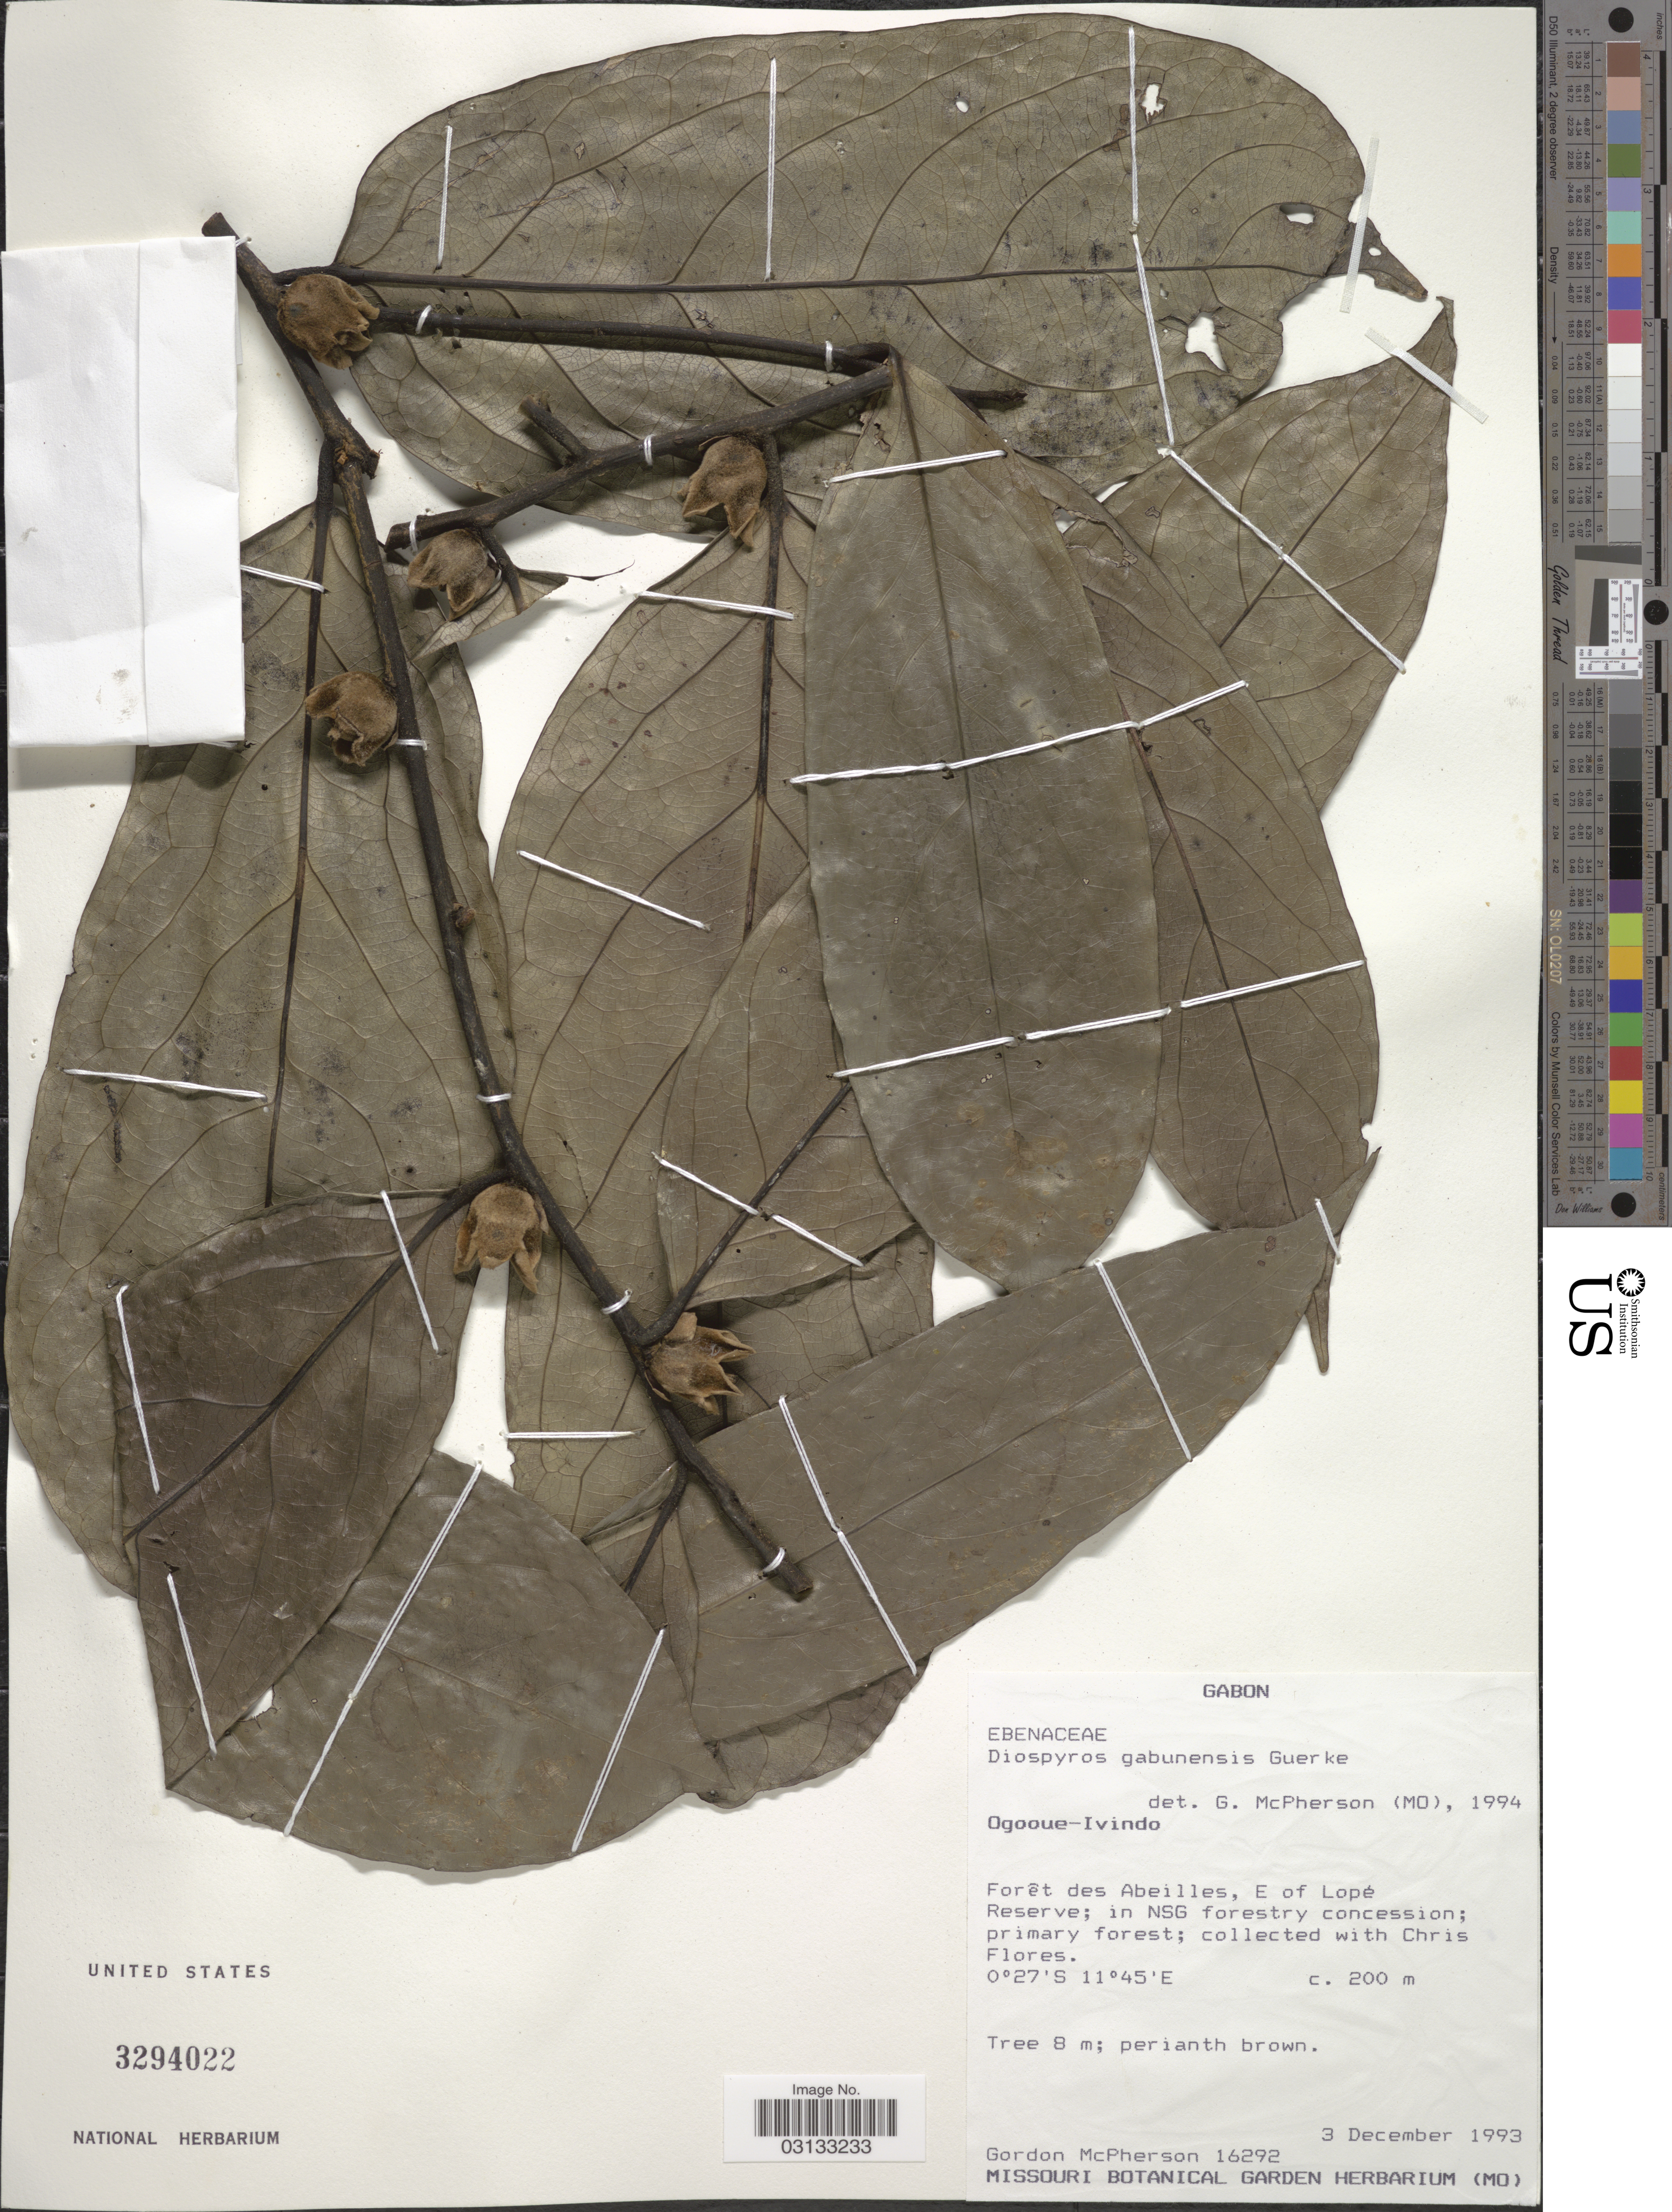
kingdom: Plantae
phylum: Tracheophyta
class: Magnoliopsida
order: Ericales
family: Ebenaceae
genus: Diospyros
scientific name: Diospyros gabunensis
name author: Gürke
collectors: G. McPherson & C. Flores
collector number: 16292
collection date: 1993-12-03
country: Gabon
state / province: Ogooue-Ivindo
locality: Forêt des Abeilles, E of Lopé Reserve; in NSG forestry concession.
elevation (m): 200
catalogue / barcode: US 3294022